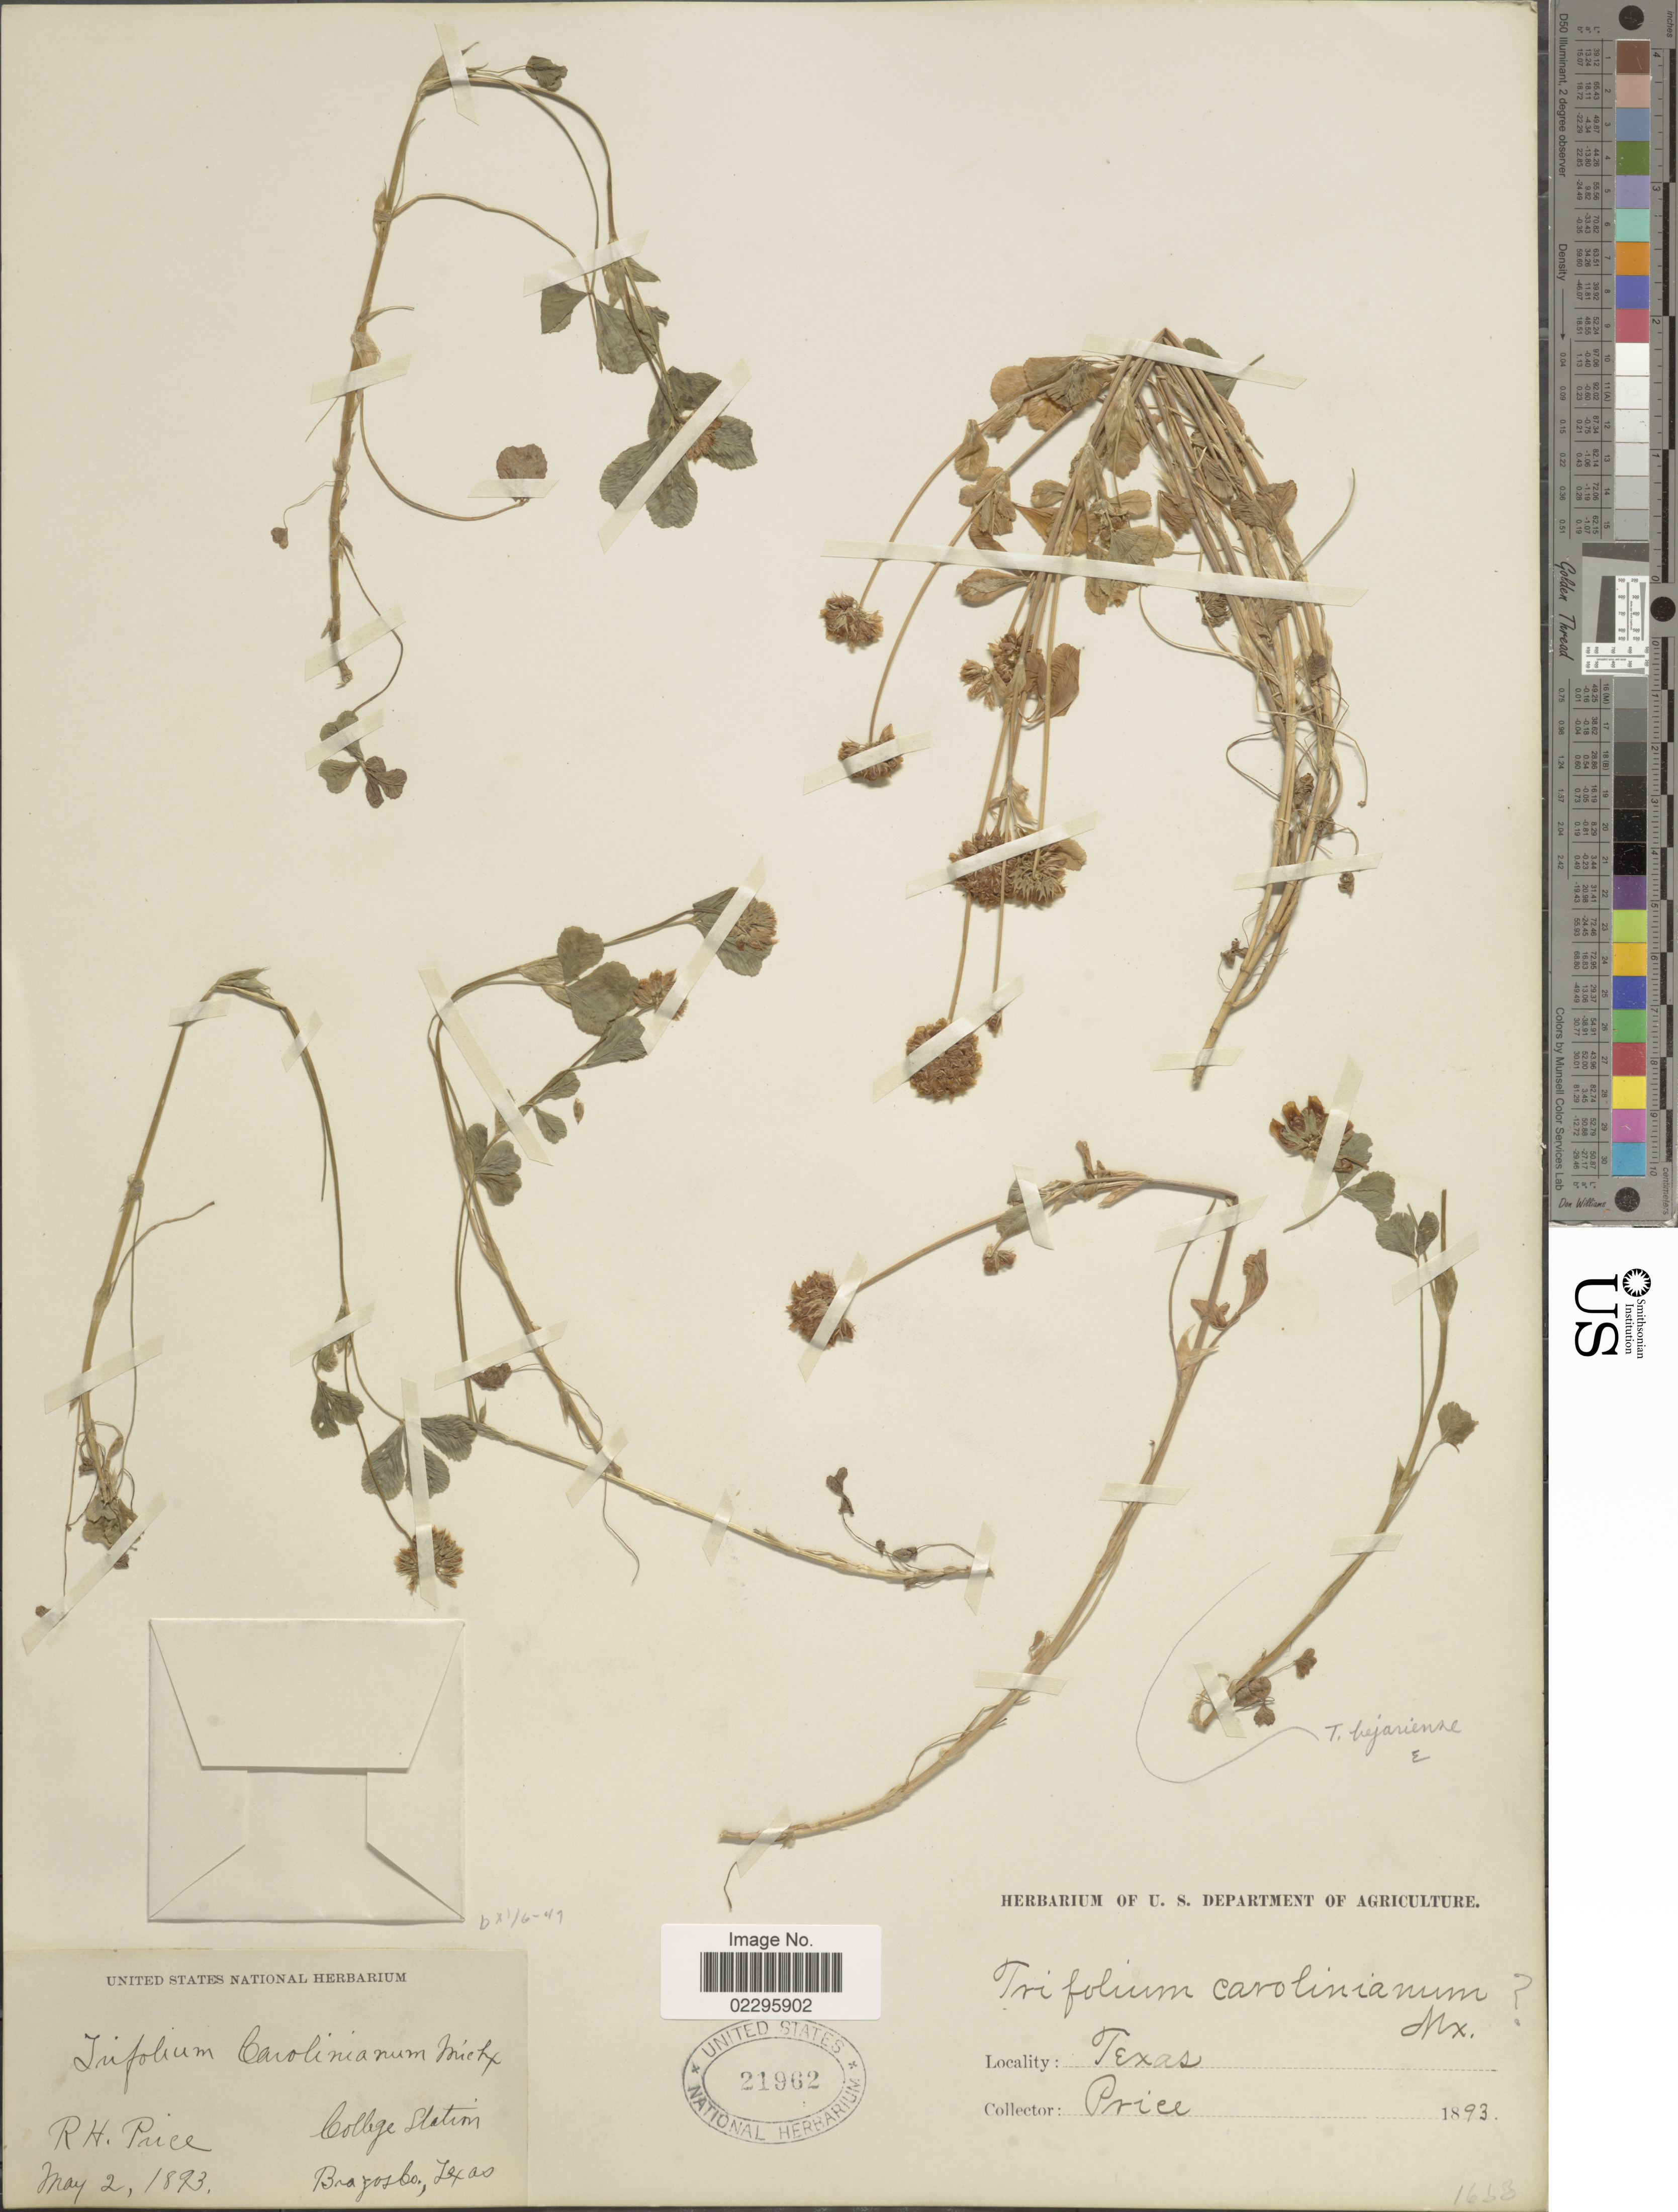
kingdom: Plantae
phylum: Tracheophyta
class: Magnoliopsida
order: Fabales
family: Fabaceae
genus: Trifolium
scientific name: Trifolium carolinianum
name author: Michx.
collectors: R. Price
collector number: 1633*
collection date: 1893-05-02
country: United States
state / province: Texas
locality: College Station, Brazos Co.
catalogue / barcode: US 21962